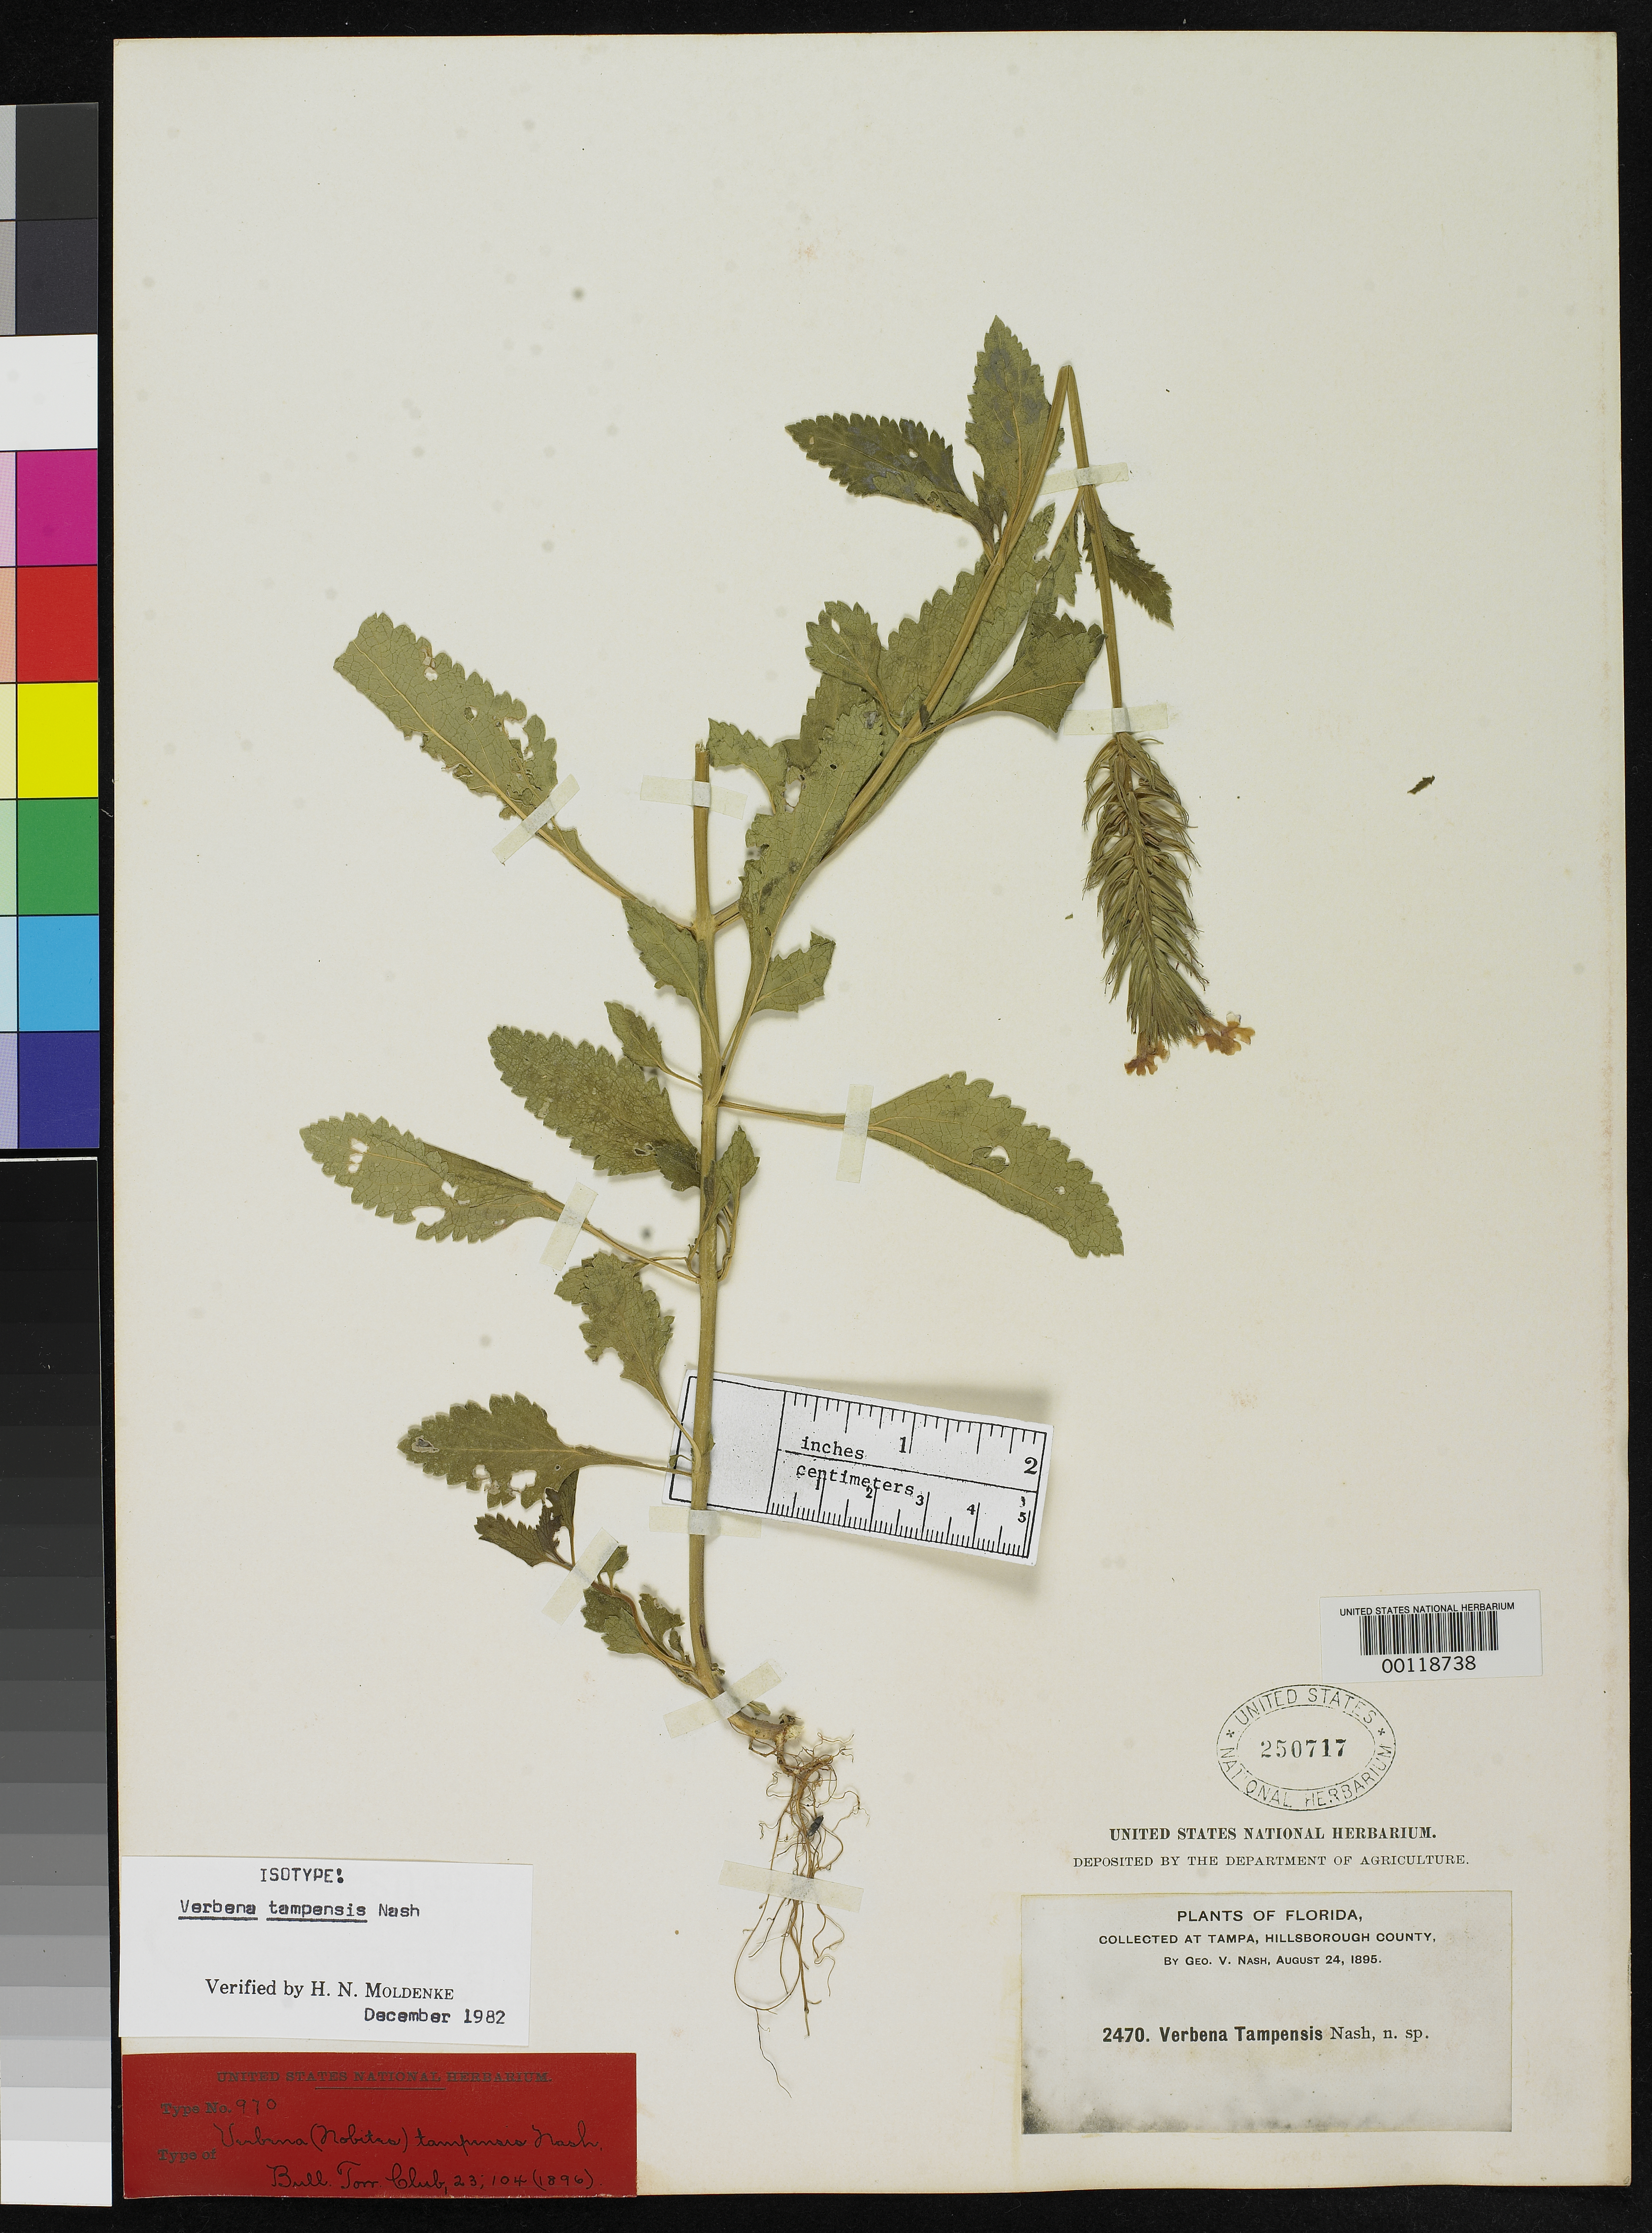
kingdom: Plantae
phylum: Tracheophyta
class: Magnoliopsida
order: Lamiales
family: Verbenaceae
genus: Verbena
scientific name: Verbena tampensis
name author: Nash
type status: Isotype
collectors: G. V. Nash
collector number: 2470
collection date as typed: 24 Aug 1895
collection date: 1895-08-24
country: United States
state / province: Florida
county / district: Hillsborough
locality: Tampa.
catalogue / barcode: US 250717